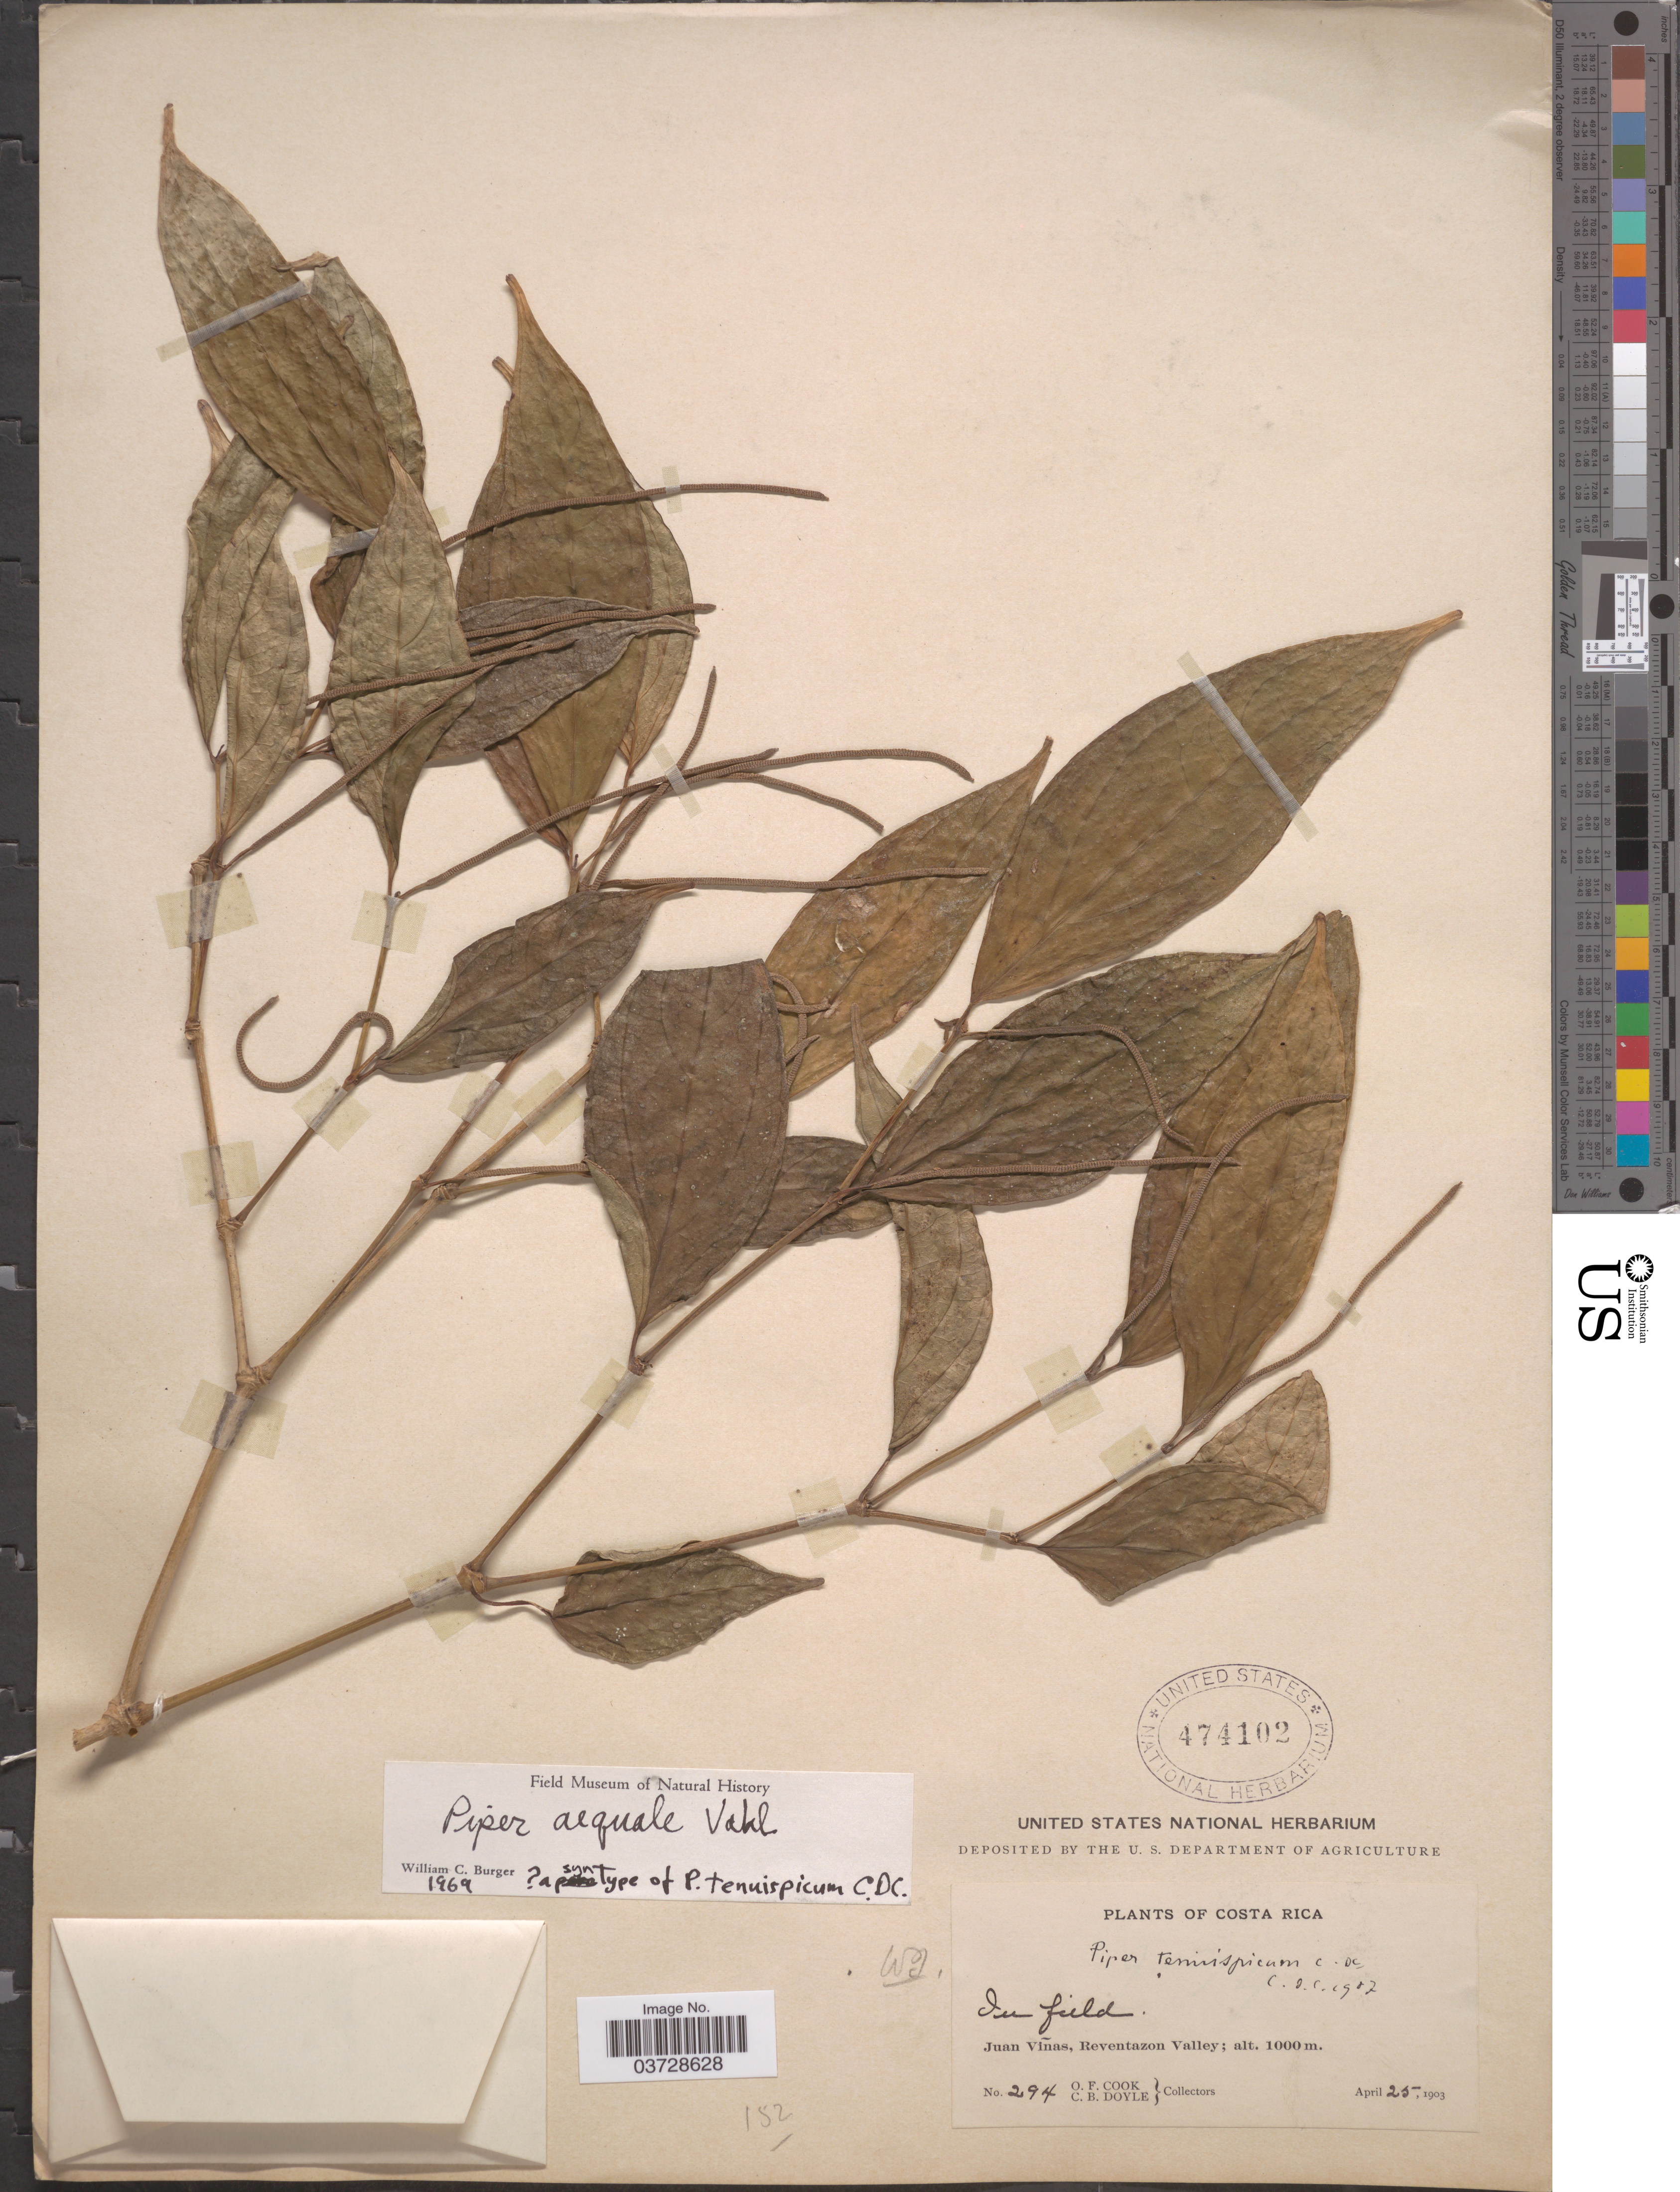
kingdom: Plantae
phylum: Tracheophyta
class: Magnoliopsida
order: Piperales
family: Piperaceae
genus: Piper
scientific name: Piper aequale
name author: Vahl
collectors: O. F. Cook & C. Doyle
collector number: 294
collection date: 1903-04-25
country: Costa Rica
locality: Juan Viñas, Reventazon Valley.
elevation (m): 1000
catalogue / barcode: US 474102